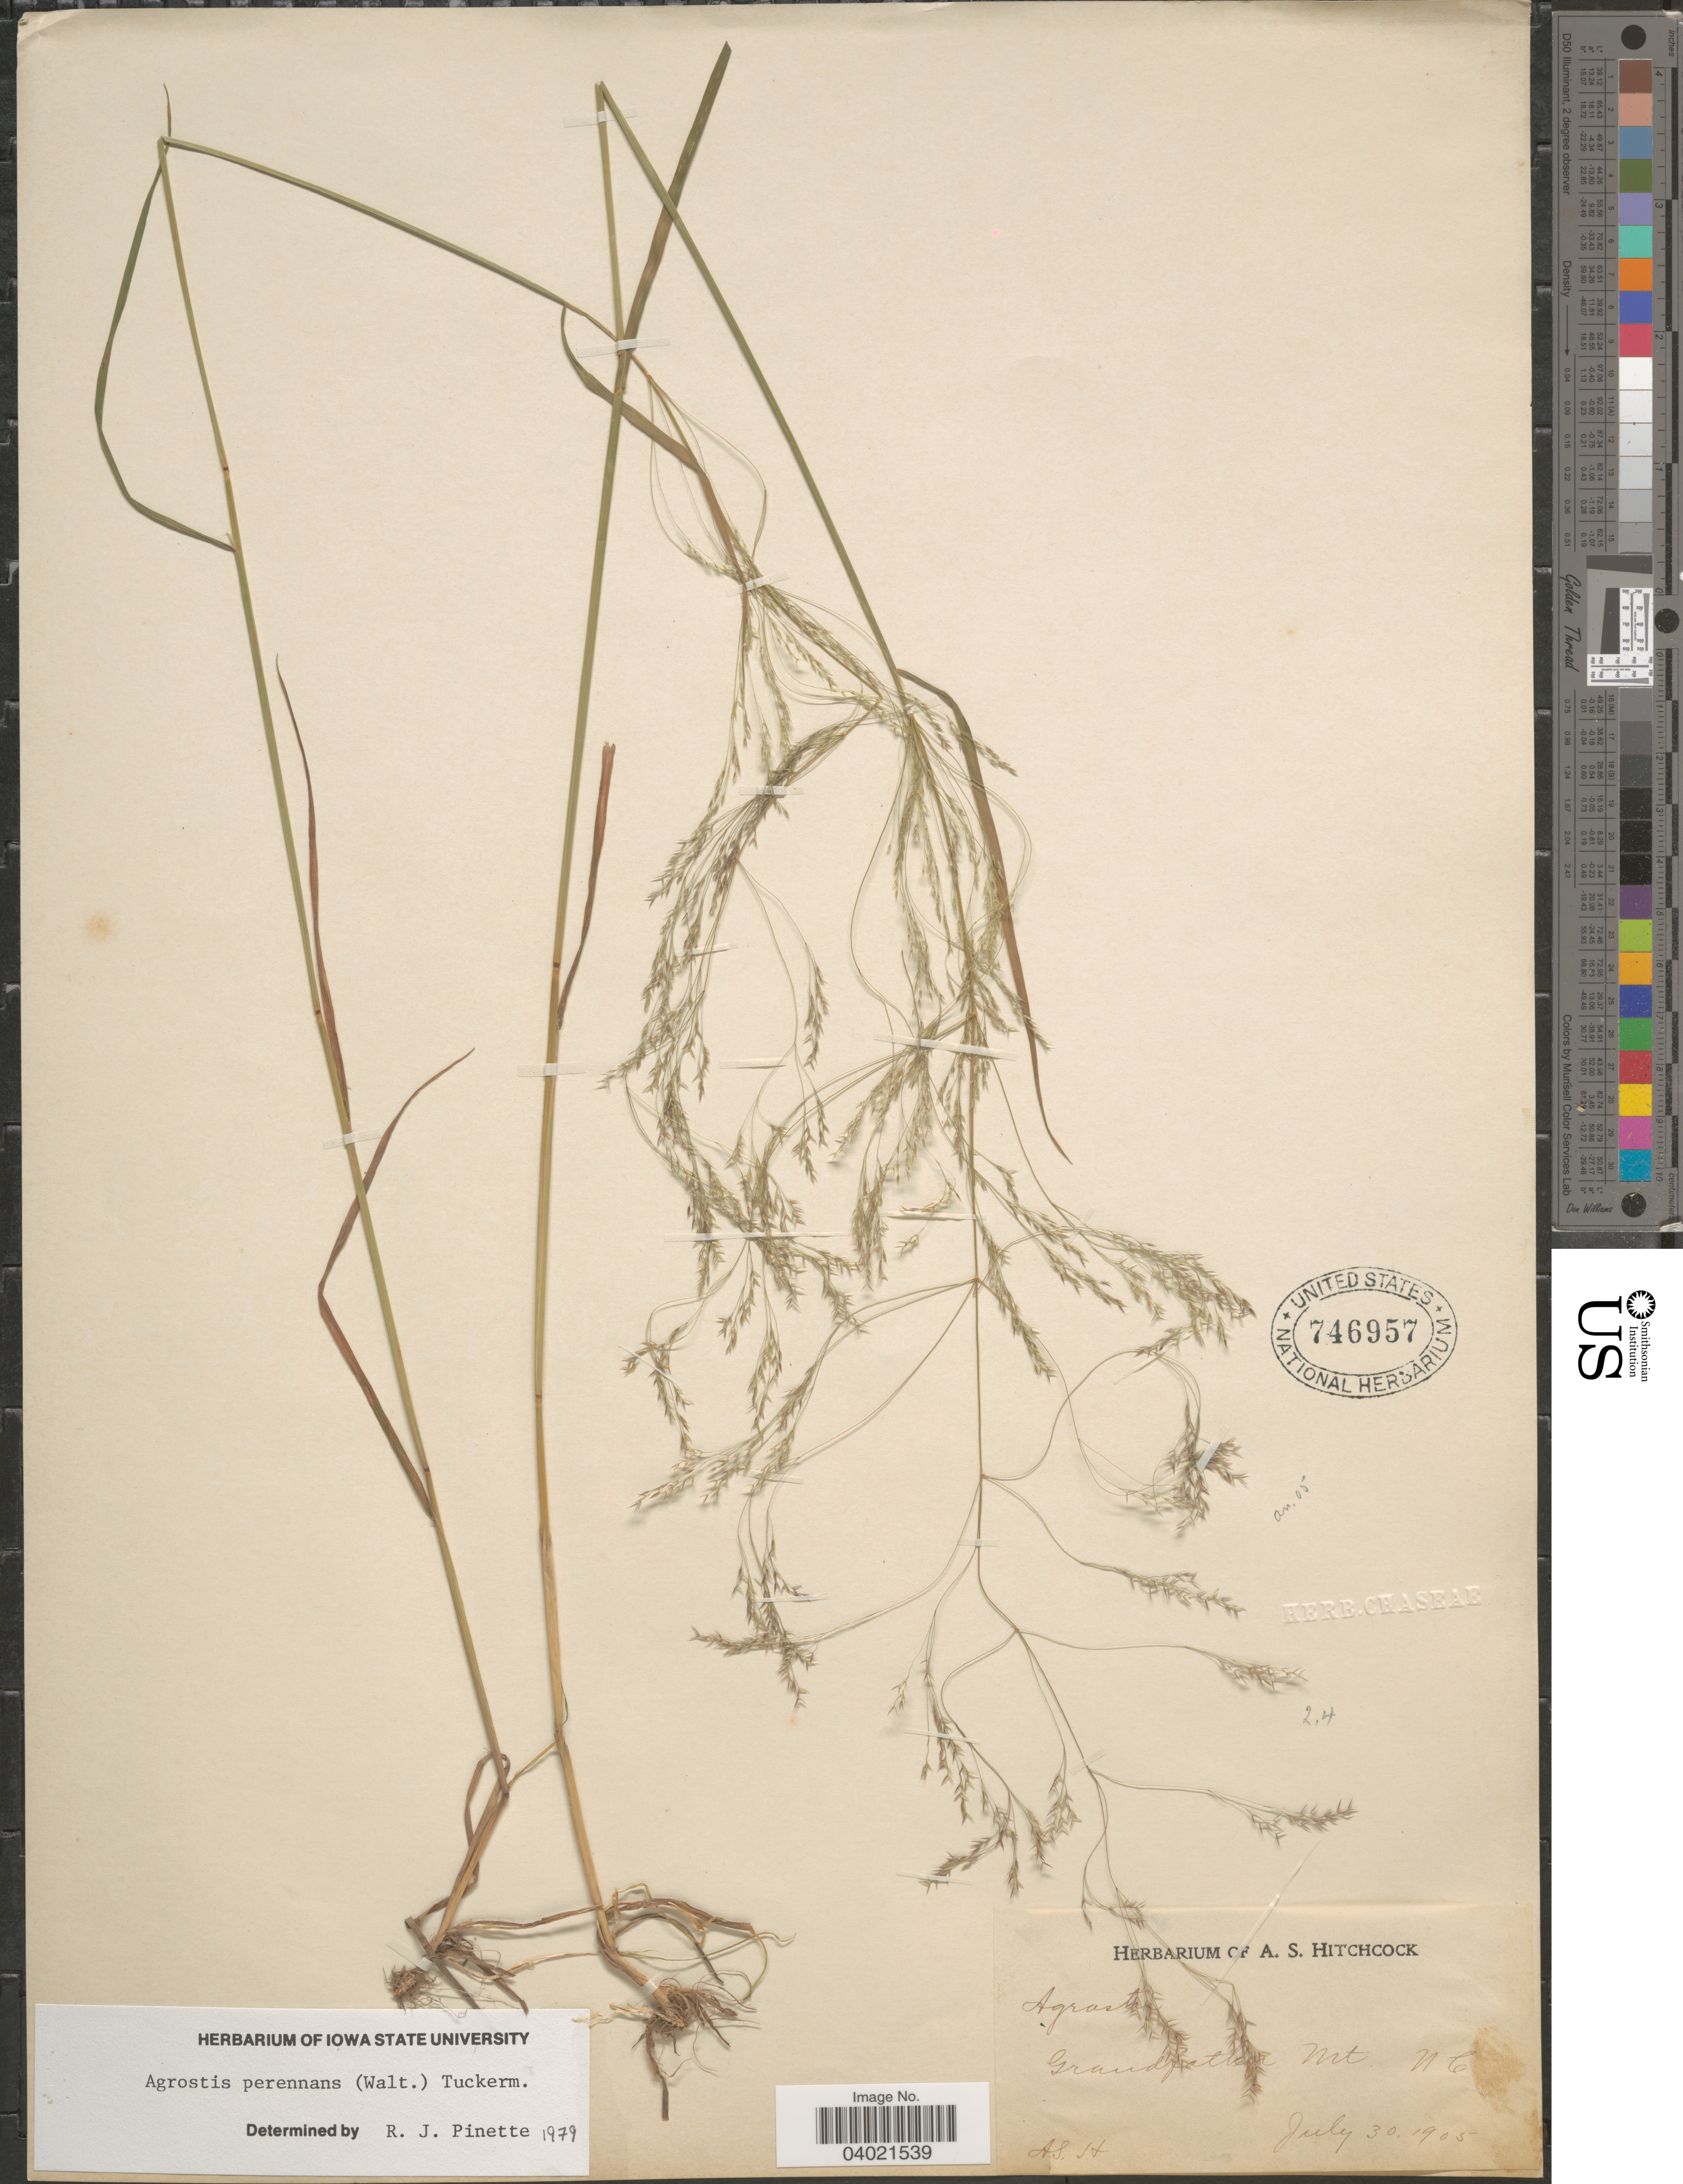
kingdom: Plantae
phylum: Tracheophyta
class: Liliopsida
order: Poales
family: Poaceae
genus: Agrostis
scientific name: Agrostis perennans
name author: (Walter) Tuck.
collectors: A. S. Hitchcock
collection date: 1905-07-30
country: United States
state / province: North Carolina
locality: Grandfather Mt.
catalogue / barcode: US 746957